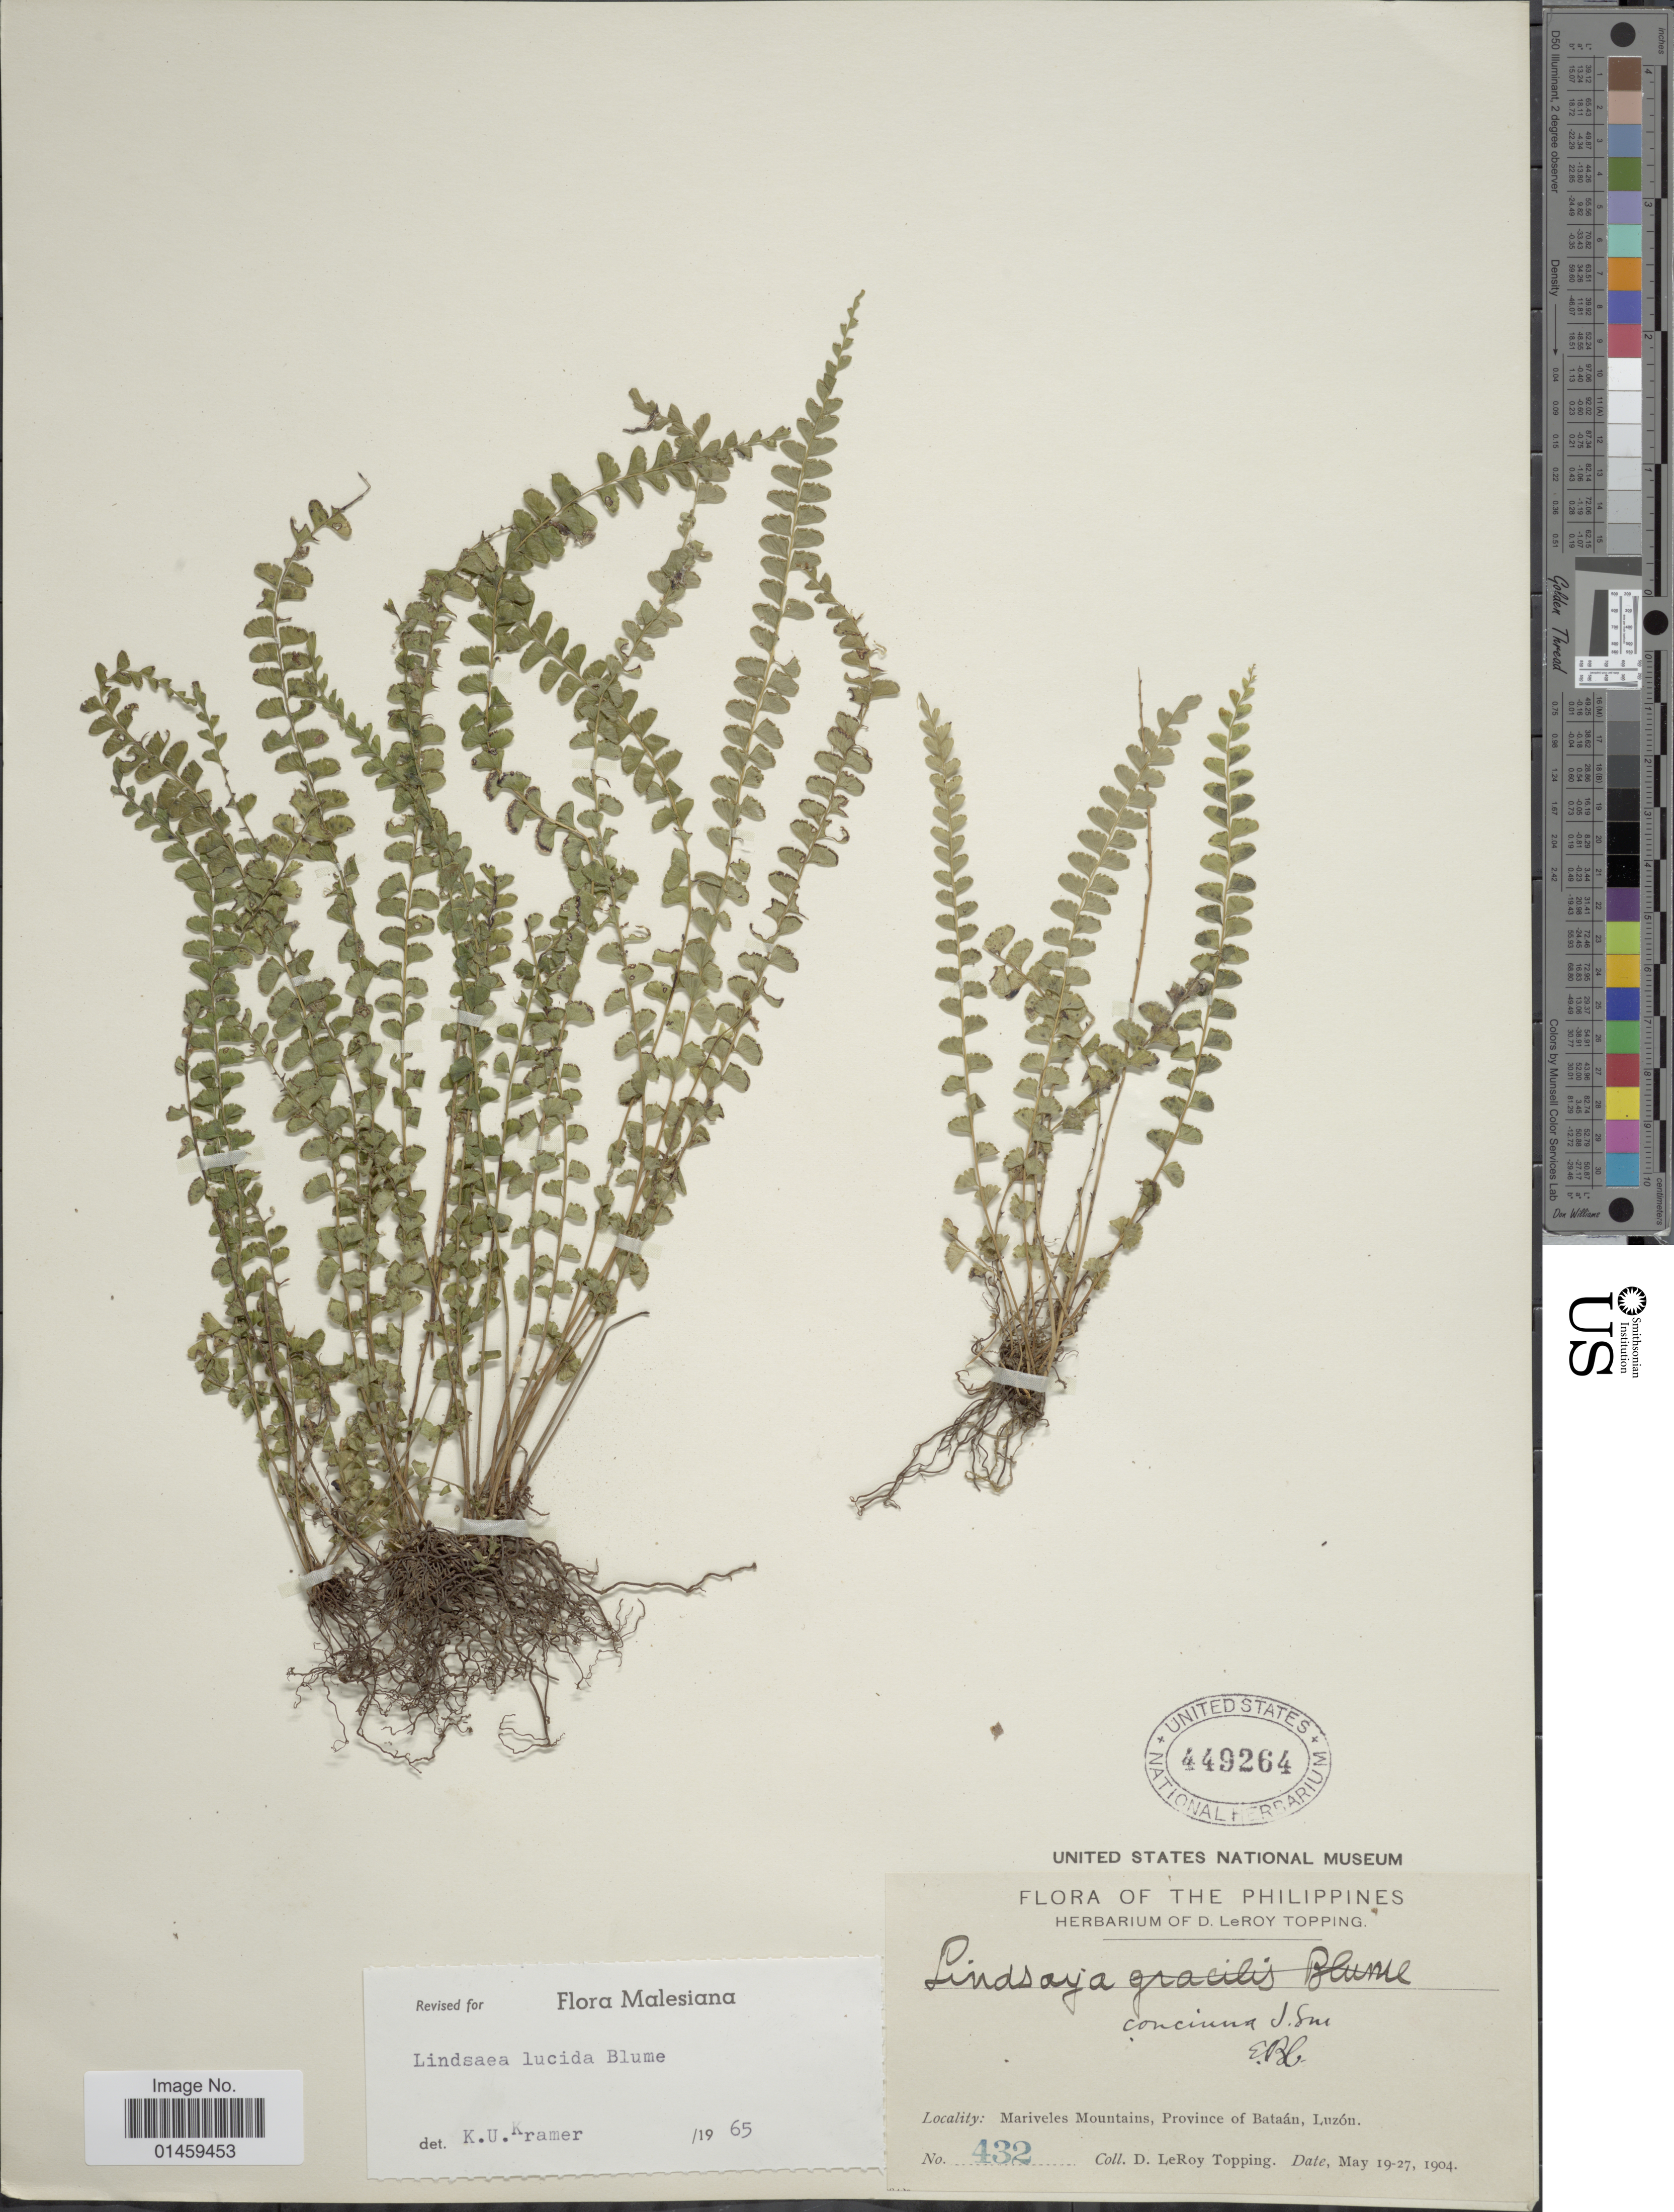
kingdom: Plantae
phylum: Tracheophyta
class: Polypodiopsida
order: Polypodiales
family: Lindsaeaceae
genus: Lindsaea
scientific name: Lindsaea lucida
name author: Blume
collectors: D. L. Topping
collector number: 432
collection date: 1904-05-19/1904-05-27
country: Philippines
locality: Mariveles Mountains, Province of Bataan, Luzon.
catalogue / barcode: US 449264